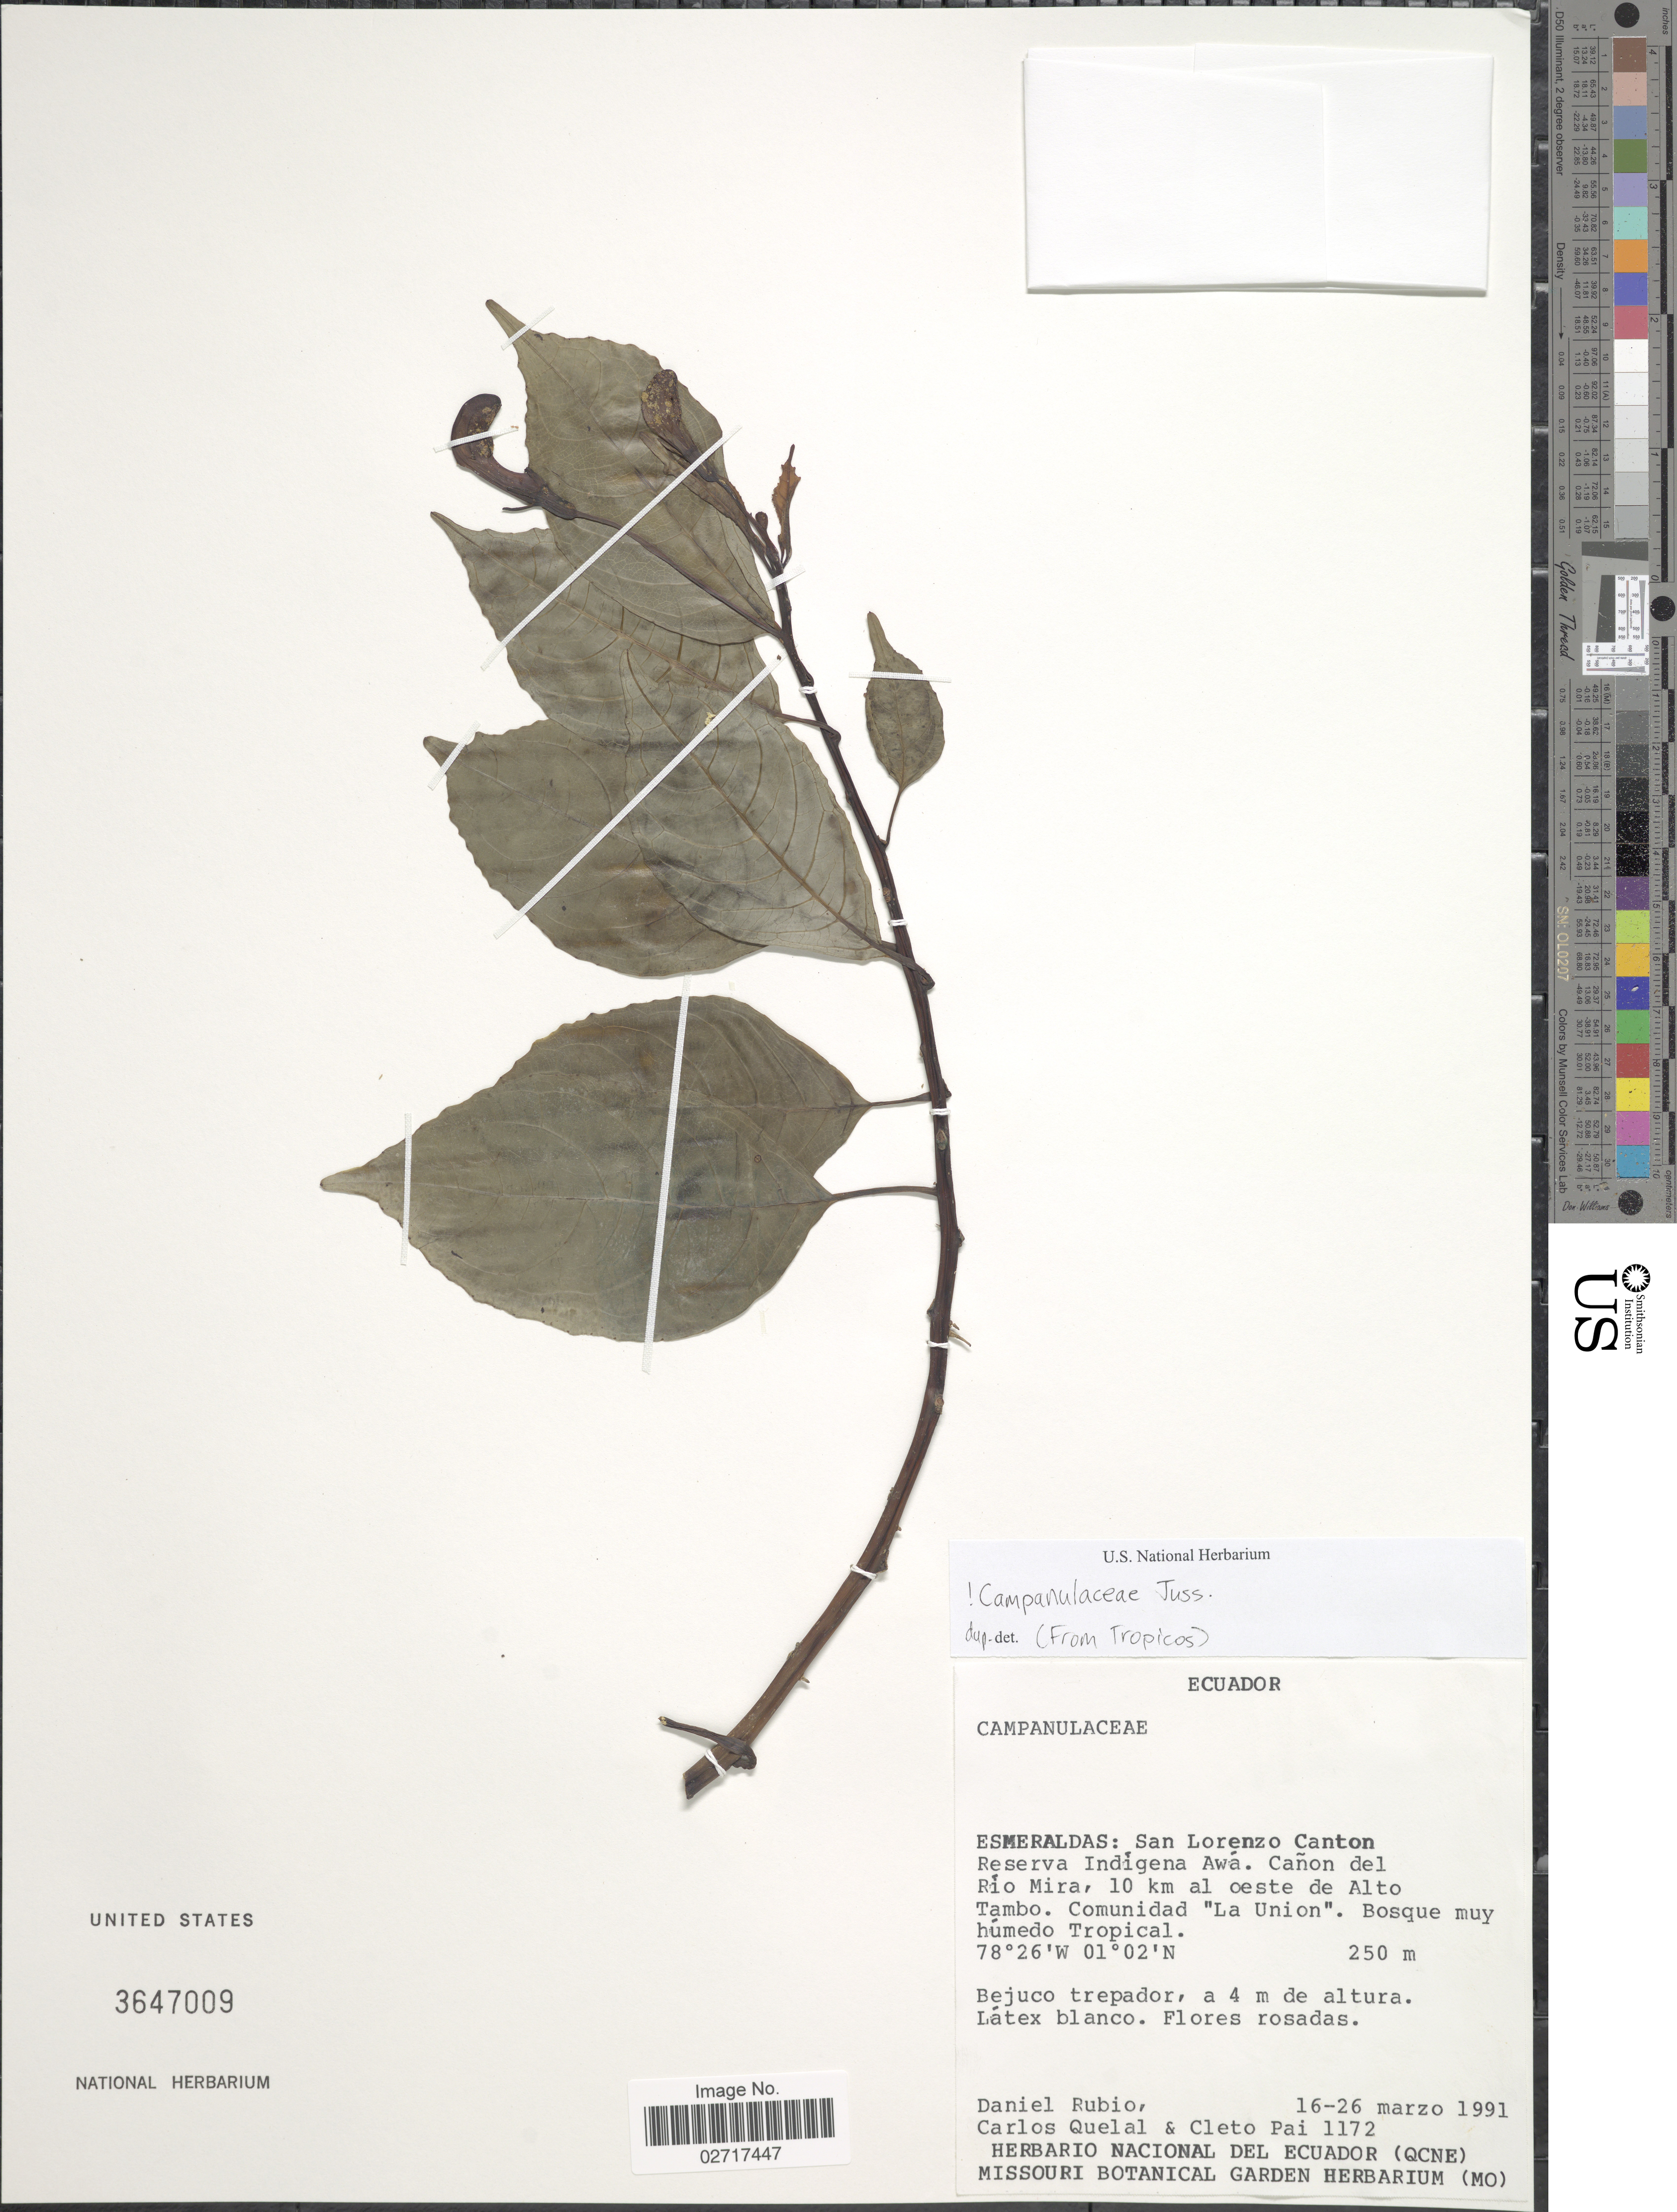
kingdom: Plantae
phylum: Tracheophyta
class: Magnoliopsida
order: Asterales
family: Campanulaceae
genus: Burmeistera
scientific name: Burmeistera sp.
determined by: Lagomarsino, L. P.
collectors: D. Rubio, C. Quelal & C. Pai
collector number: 1172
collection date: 1991-03-16/1991-03-26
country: Ecuador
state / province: Esmeraldas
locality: San Lorenzo Canton. Reserva Indigena Awá. Cañon del Río Mira, 10 km al oeste de Alto Tambo. Comunidad "La Union".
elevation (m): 250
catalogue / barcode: US 3647009